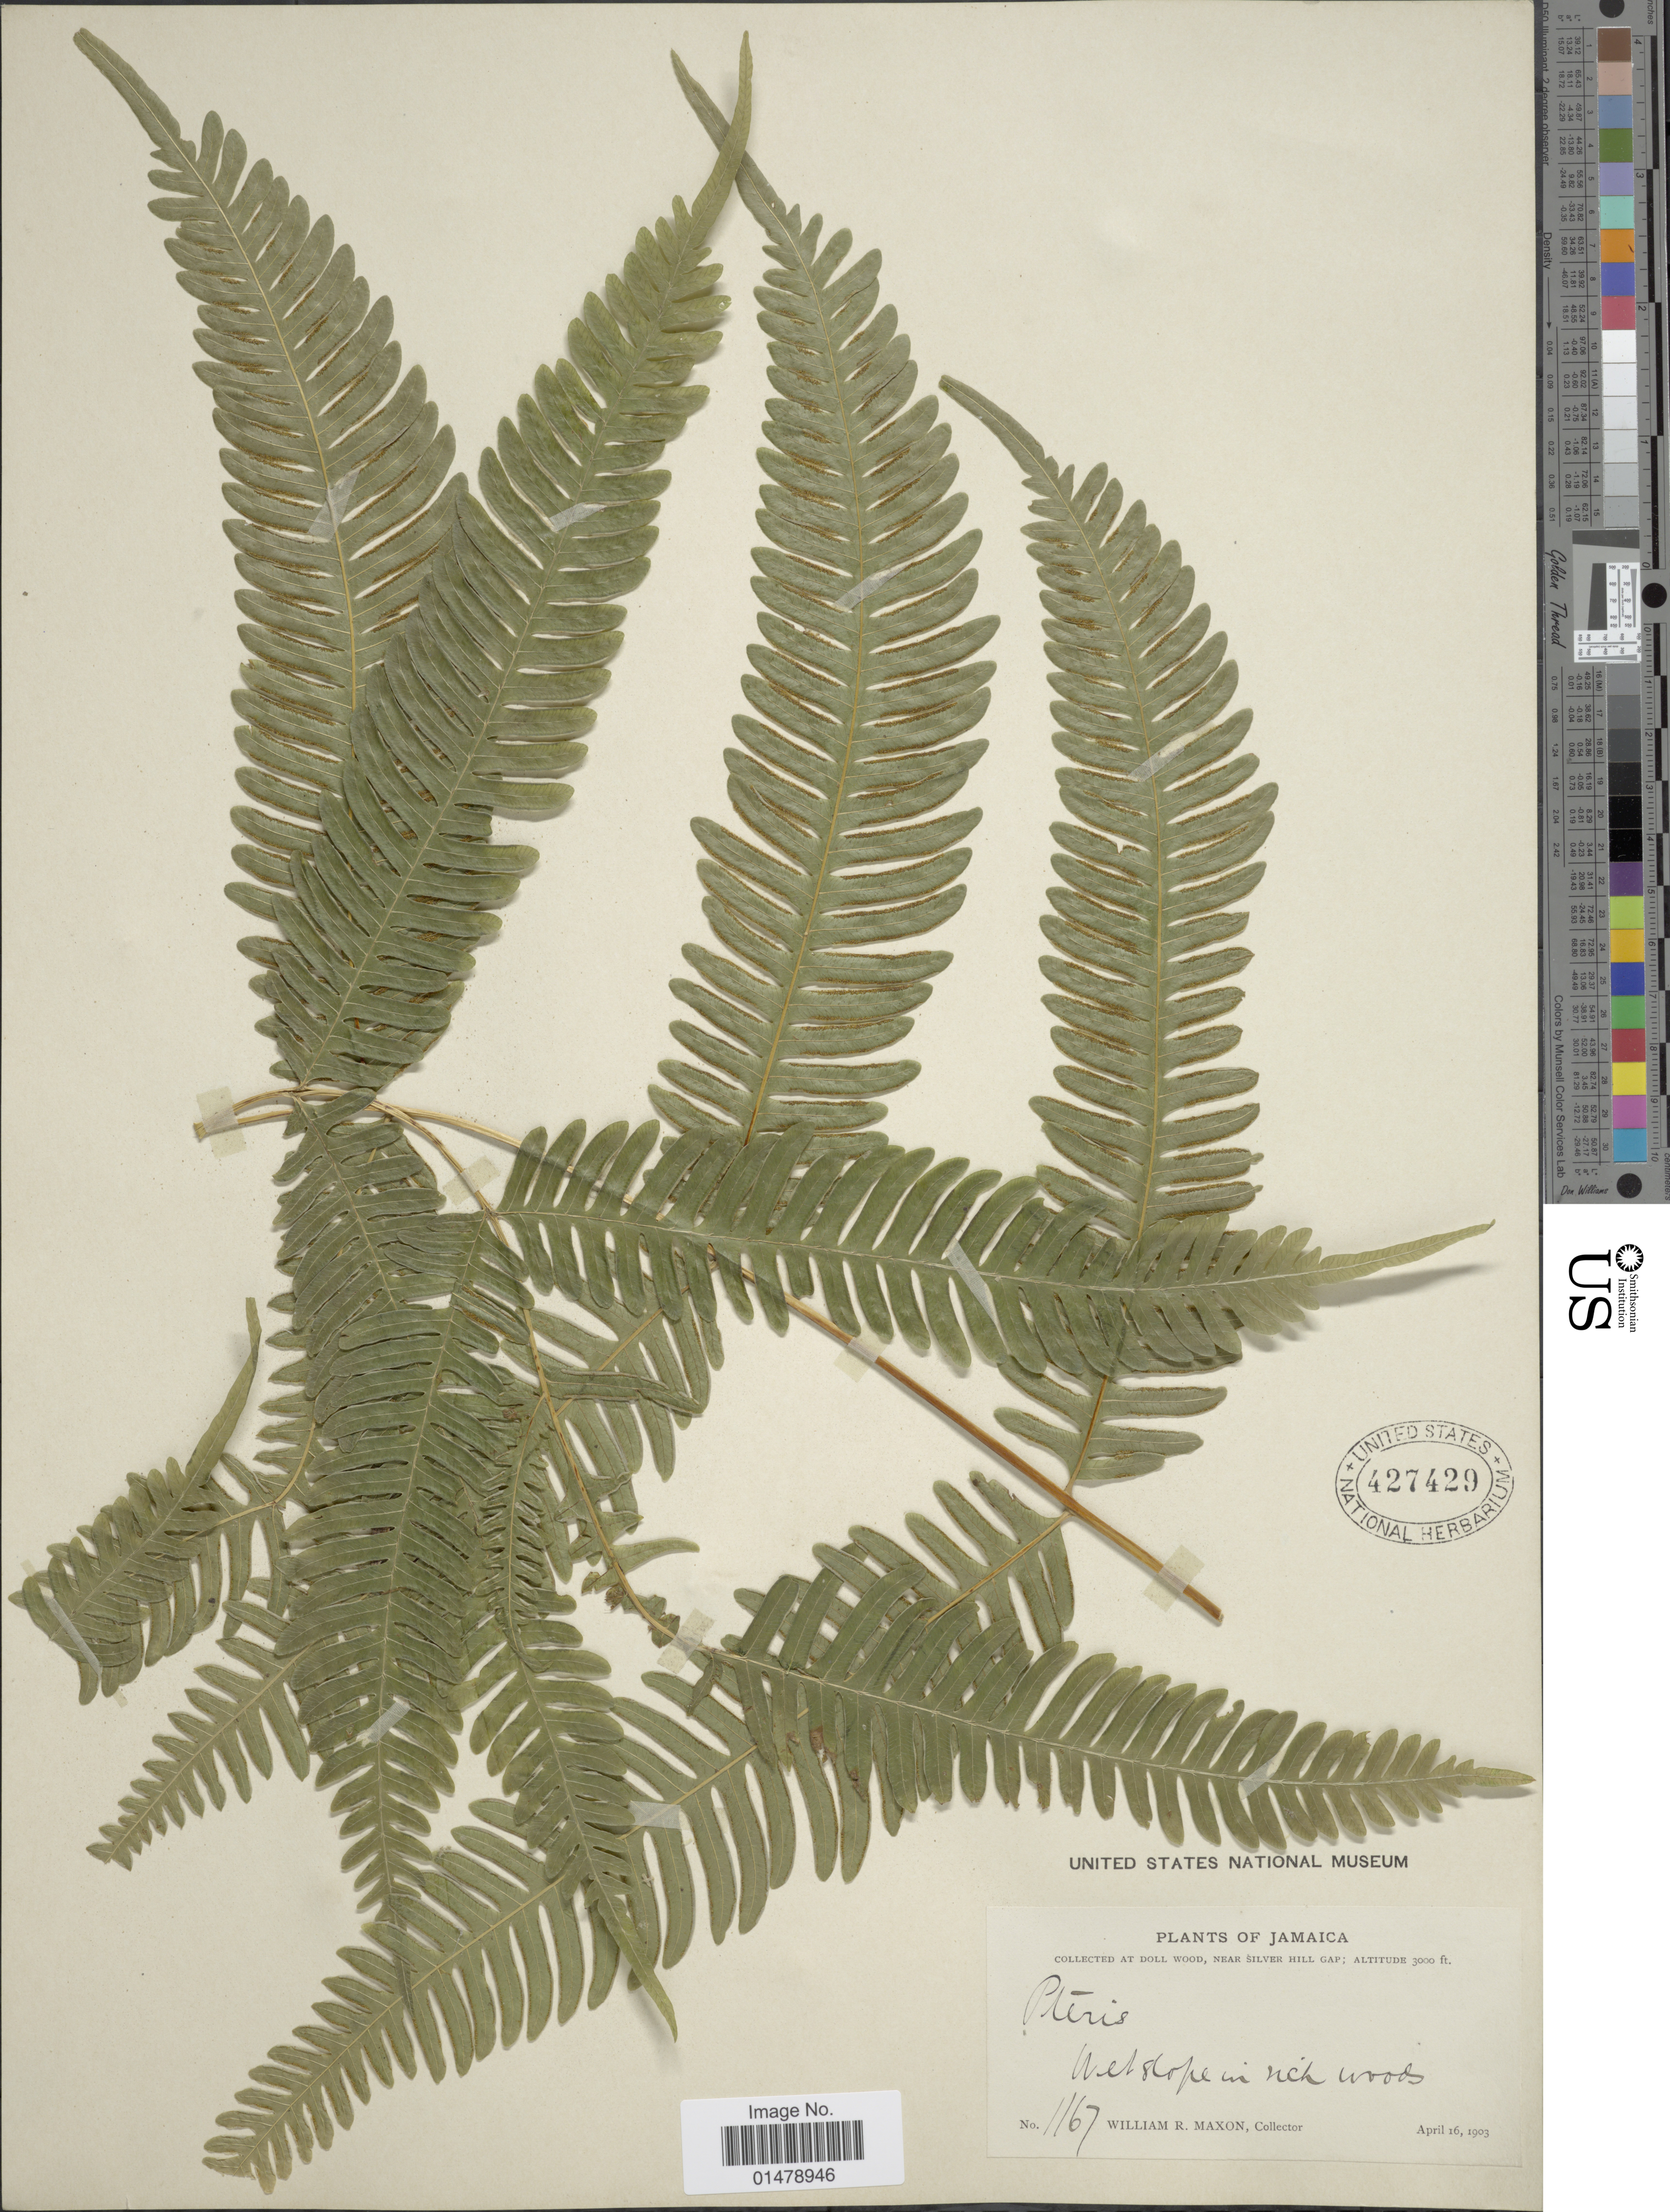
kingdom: Plantae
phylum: Tracheophyta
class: Polypodiopsida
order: Polypodiales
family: Pteridaceae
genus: Pteris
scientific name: Pteris quadriaurita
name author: Retz.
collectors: W. R. Maxon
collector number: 1167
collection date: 1903-04-16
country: Jamaica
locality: At Doll wood, near Silver Hill Gap.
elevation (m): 914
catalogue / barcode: US 427429